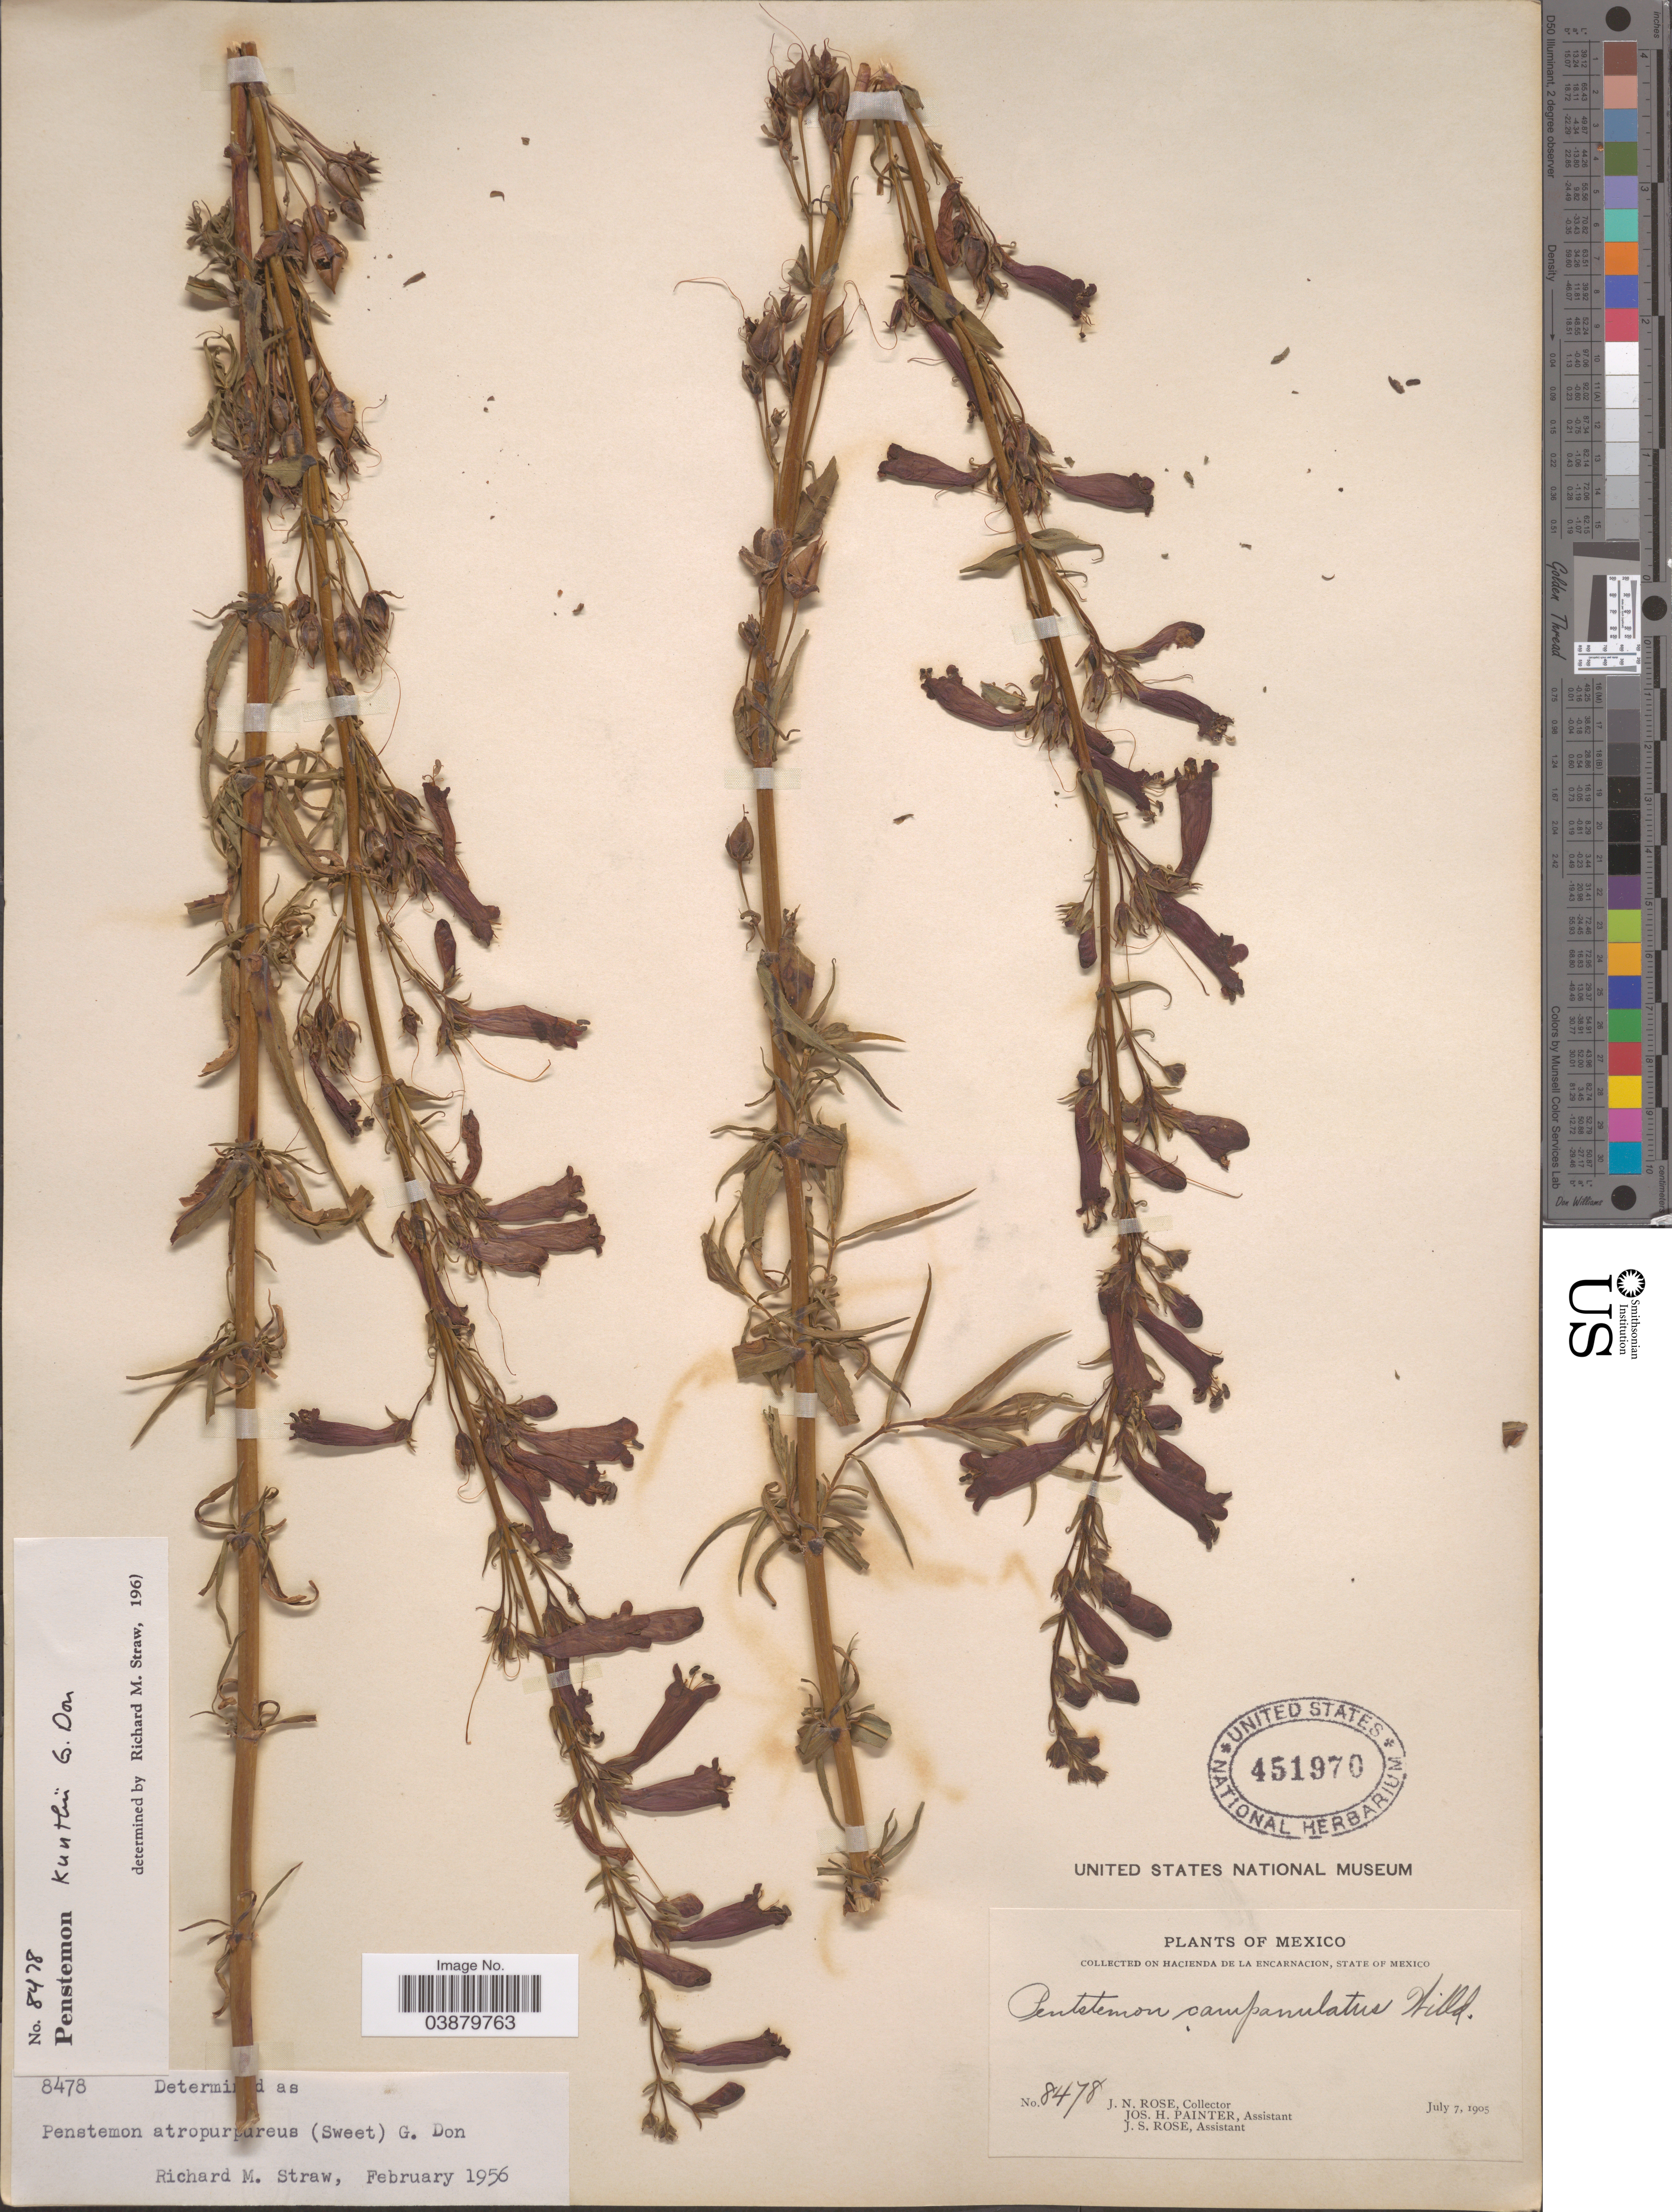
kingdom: Plantae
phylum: Tracheophyta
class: Magnoliopsida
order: Lamiales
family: Plantaginaceae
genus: Penstemon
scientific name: Penstemon kunthii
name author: G. Don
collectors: J. N. Rose, J. H. Painter & J. S. Rose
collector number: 8478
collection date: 1905-07-07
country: Mexico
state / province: México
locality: On Hacienda de La Encarnacion.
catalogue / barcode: US 451970